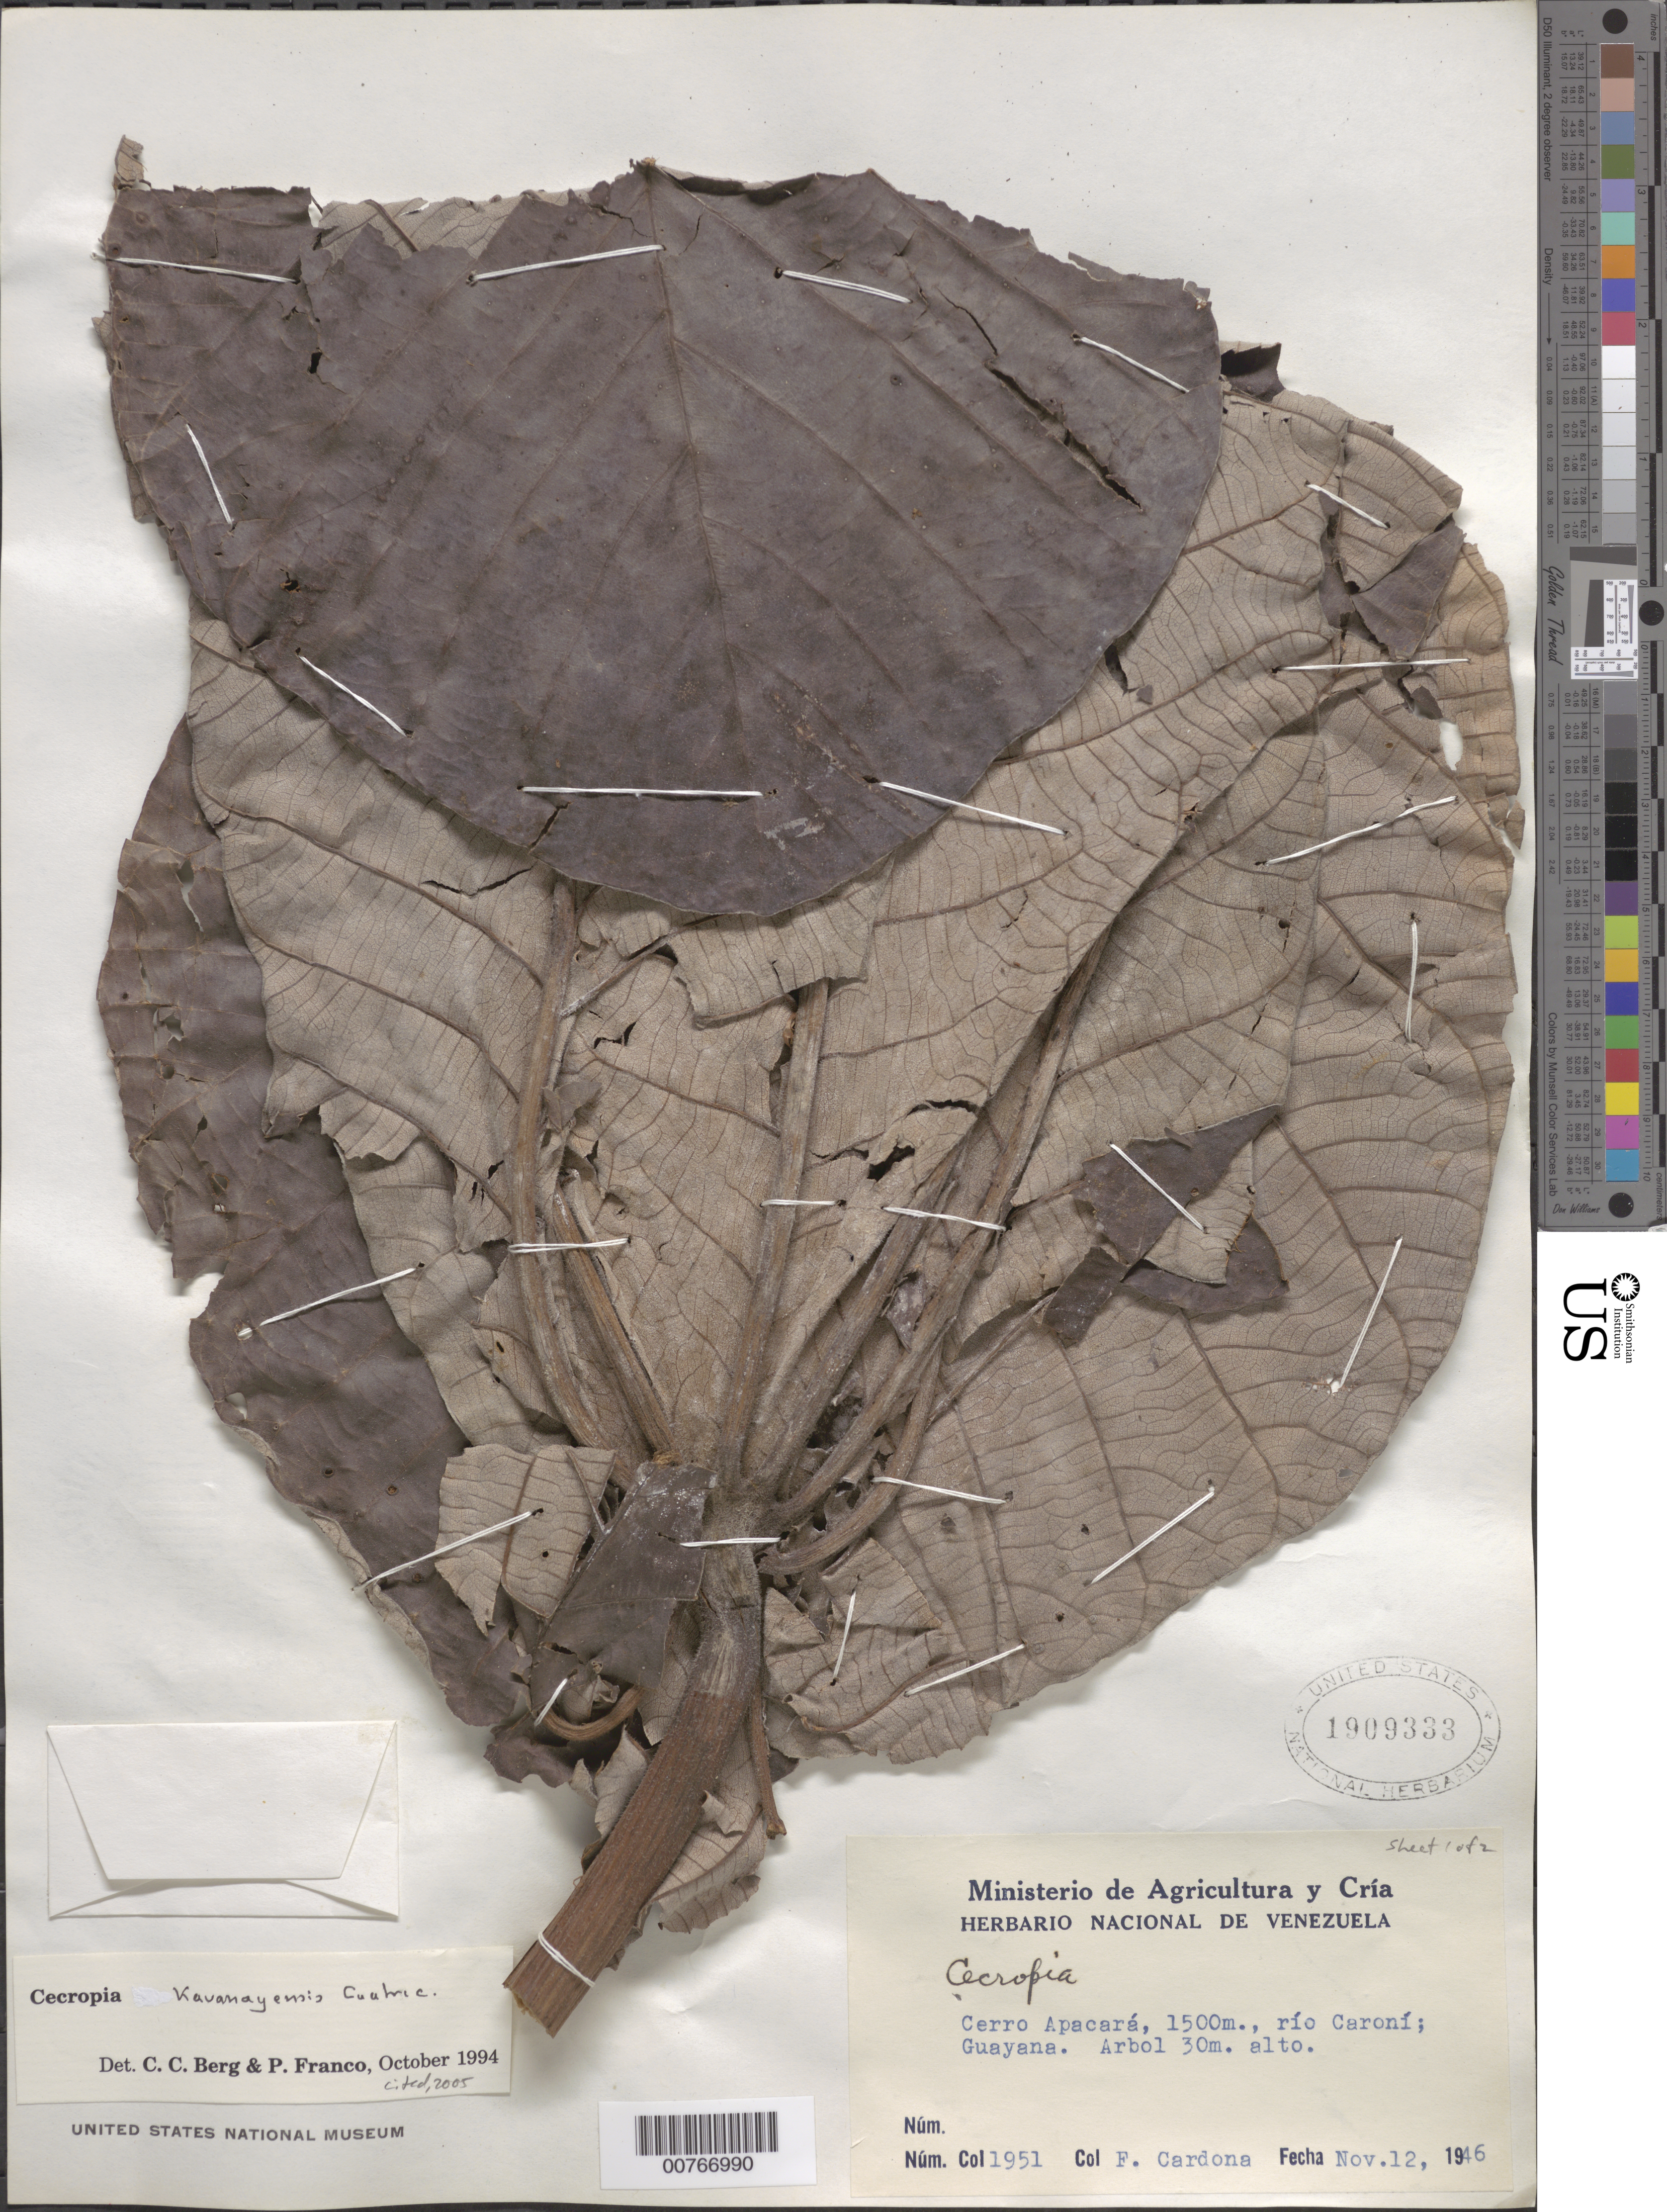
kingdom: Plantae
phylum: Tracheophyta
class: Magnoliopsida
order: Rosales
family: Urticaceae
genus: Cecropia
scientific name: Cecropia kavanayensis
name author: Cuatrec.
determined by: Berg, C. C.; Franco, P.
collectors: F. Cardona Puig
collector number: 1951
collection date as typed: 12-Nov-46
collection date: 1946-11-12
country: Venezuela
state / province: Bolívar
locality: Cerro Apacará, Río Caroní, Guayana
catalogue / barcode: US 1909333